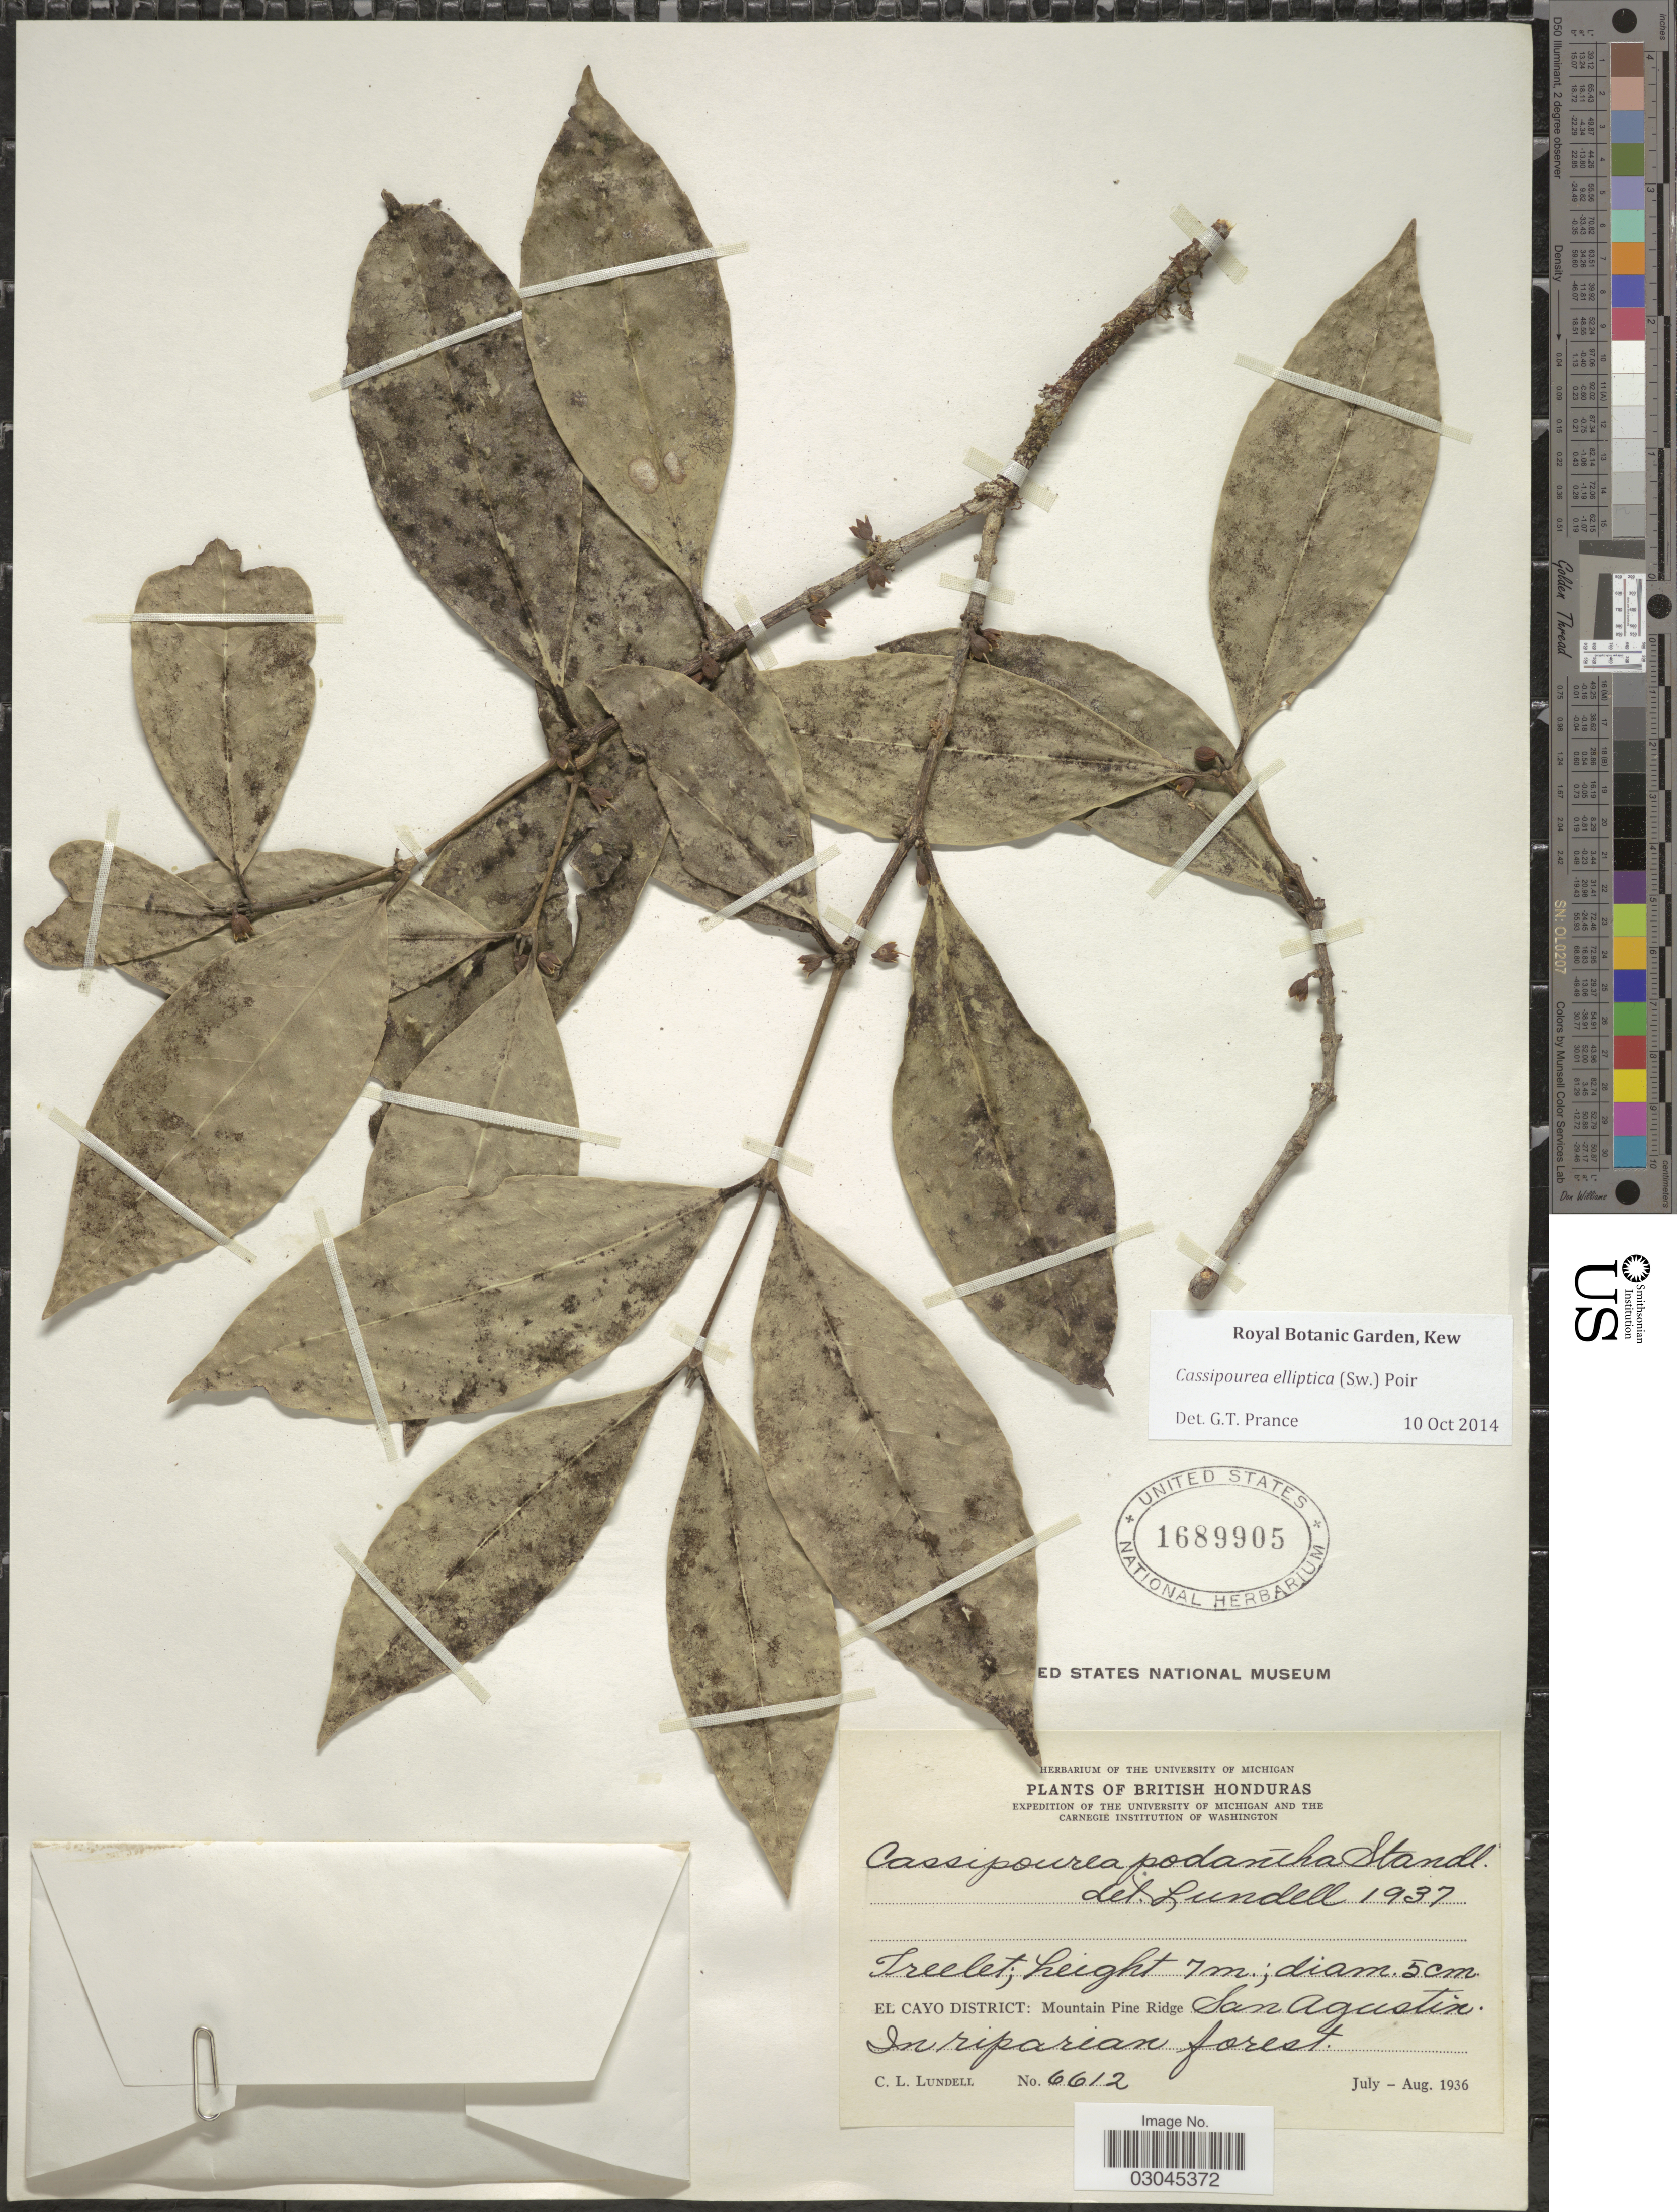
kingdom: Plantae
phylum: Tracheophyta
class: Magnoliopsida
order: Malpighiales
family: Rhizophoraceae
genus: Cassipourea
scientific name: Cassipourea elliptica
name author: (Sw.) Poir.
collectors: C. L. Lundell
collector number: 6612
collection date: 1936-07/1936-08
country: Belize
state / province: Cayo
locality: British Honduras. El Cayo District: Mountain Pine Ridge. San Agustin.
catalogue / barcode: US 1689905